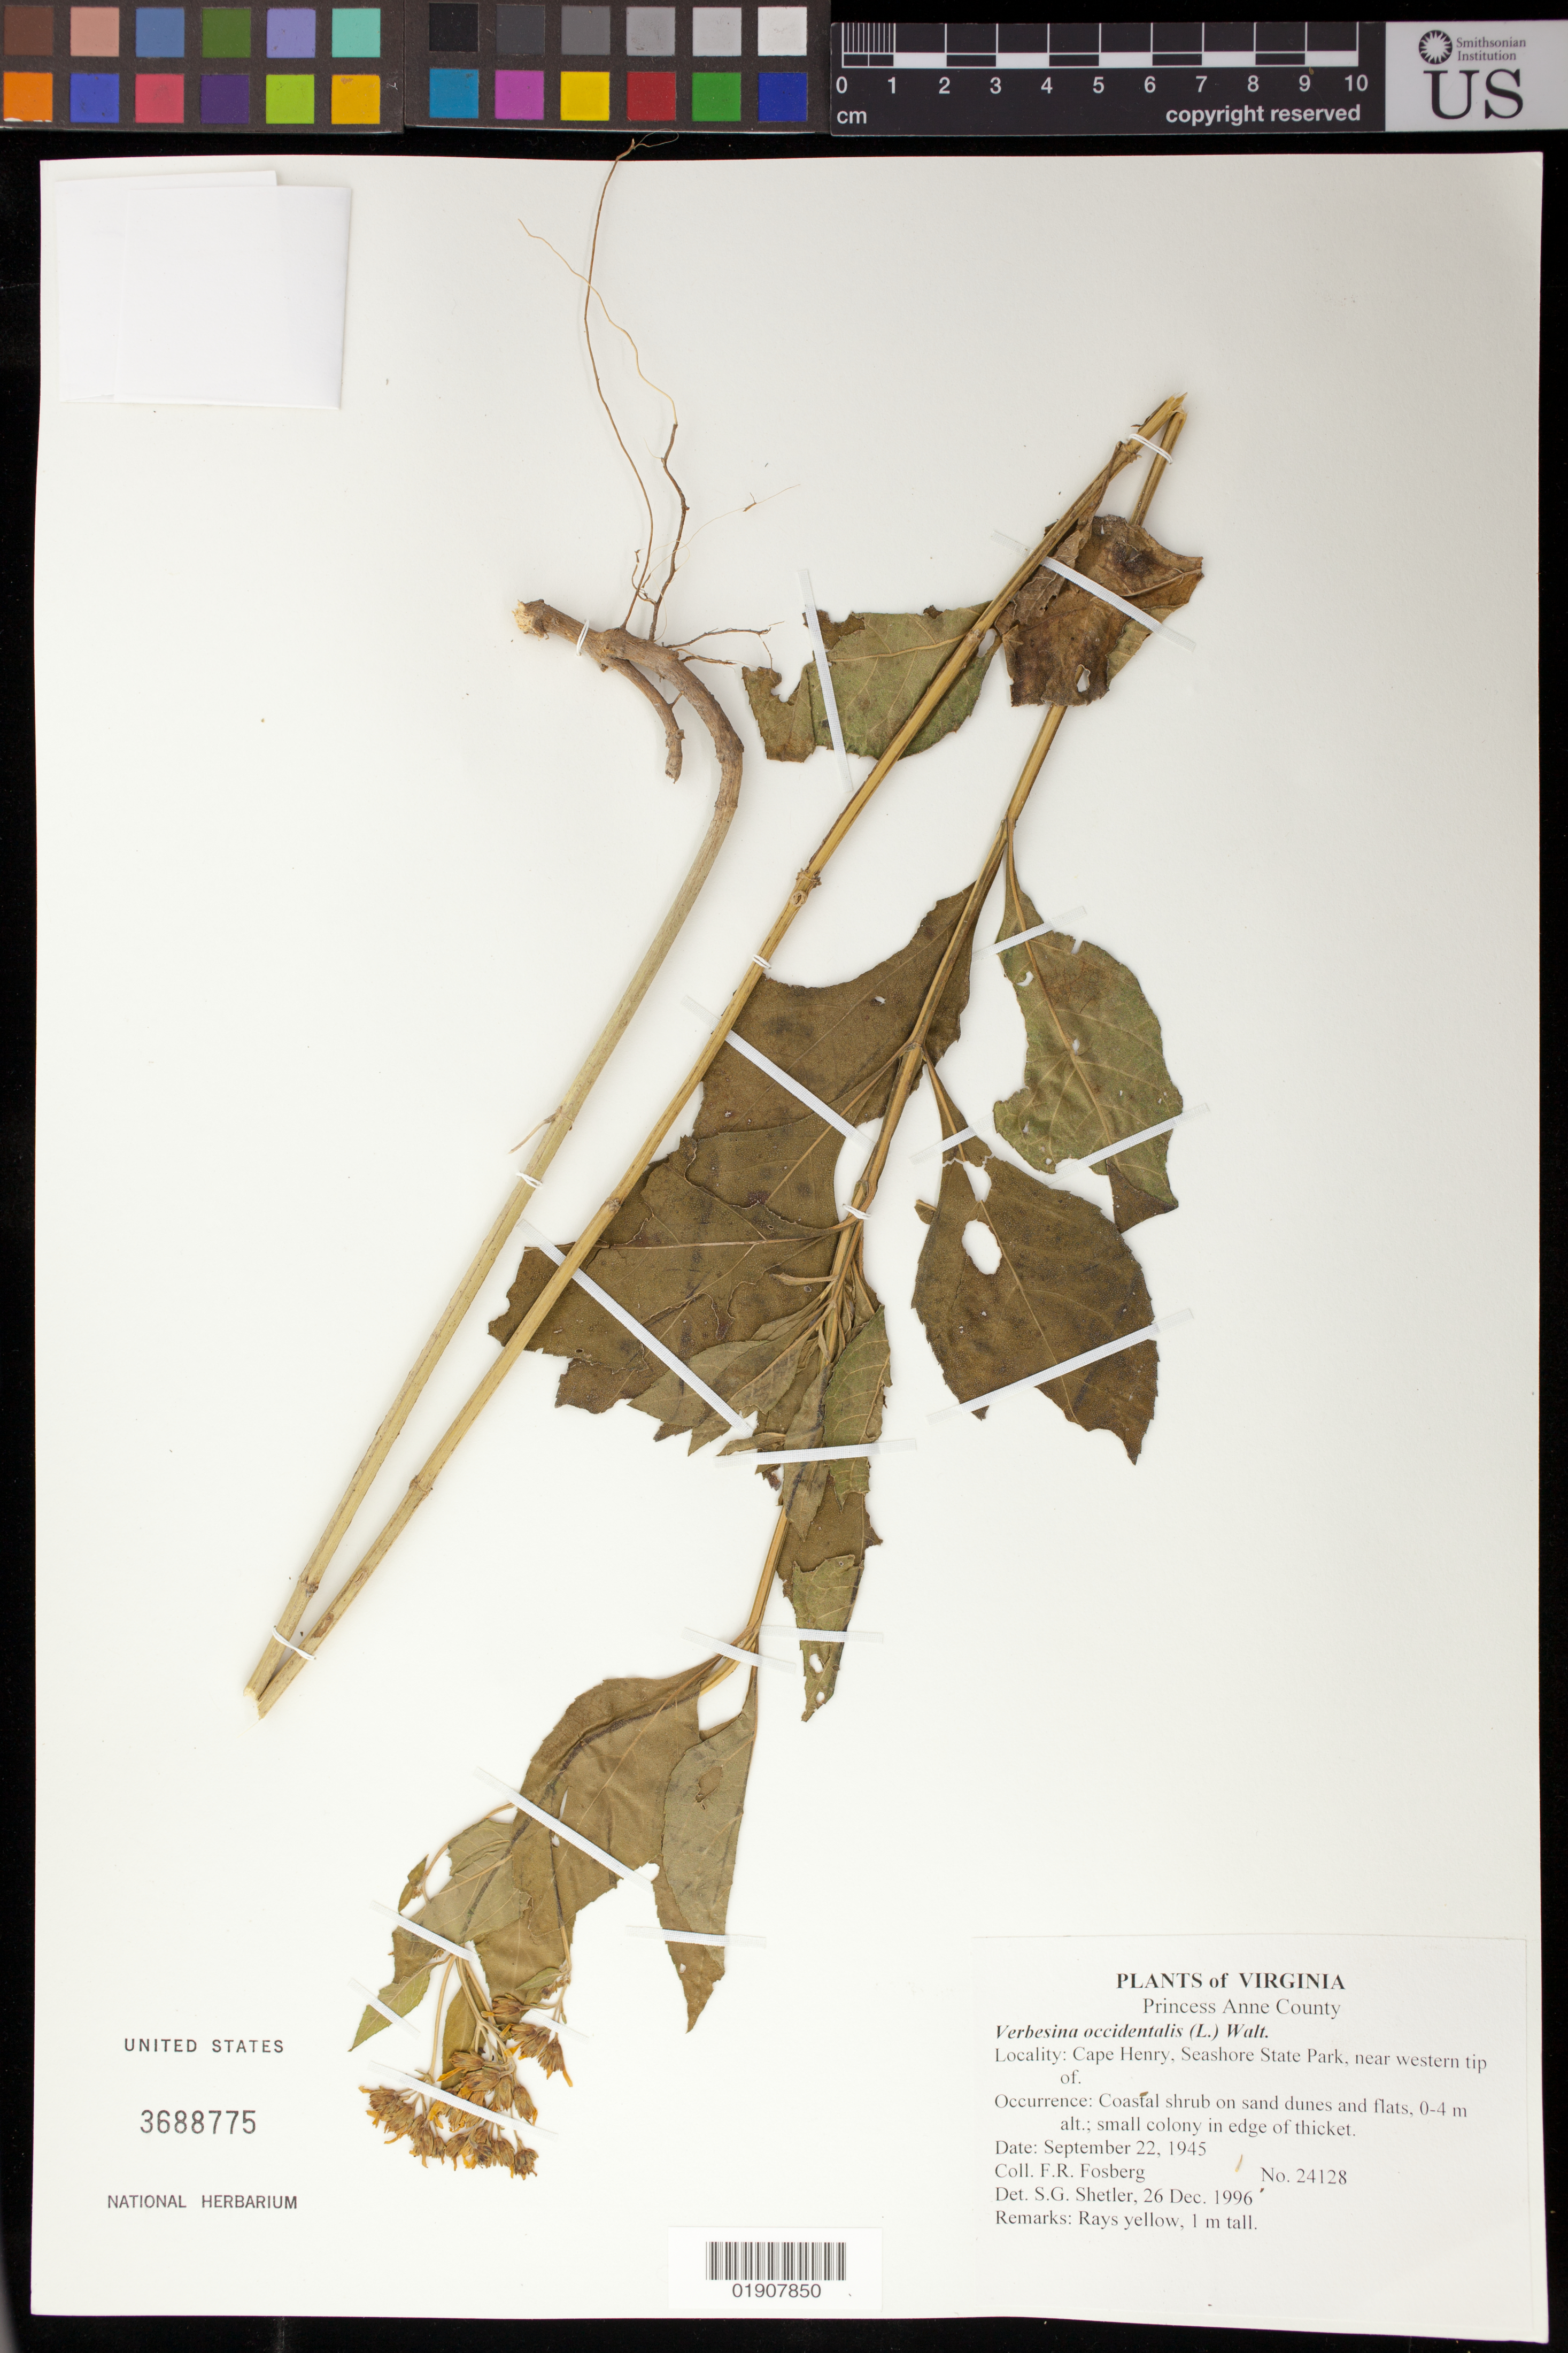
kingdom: Plantae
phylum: Tracheophyta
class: Magnoliopsida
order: Asterales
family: Asteraceae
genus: Verbesina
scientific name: Verbesina occidentalis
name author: (L.) Walter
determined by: Shetler, Stanwyn G., (US), NMNH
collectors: F. R. Fosberg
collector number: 24128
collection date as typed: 22 Sep 1945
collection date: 1945-09-22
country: United States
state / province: Virginia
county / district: City of Virginia Beach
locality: Princess Anne County, Cape Henry, Seashore State Park, near western tip of. [Princess Anne County is now part of City of Virginia Beach.]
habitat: Coastal shrub on sand dunes and flats, small colony in edge of thicket.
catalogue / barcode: US 3688775